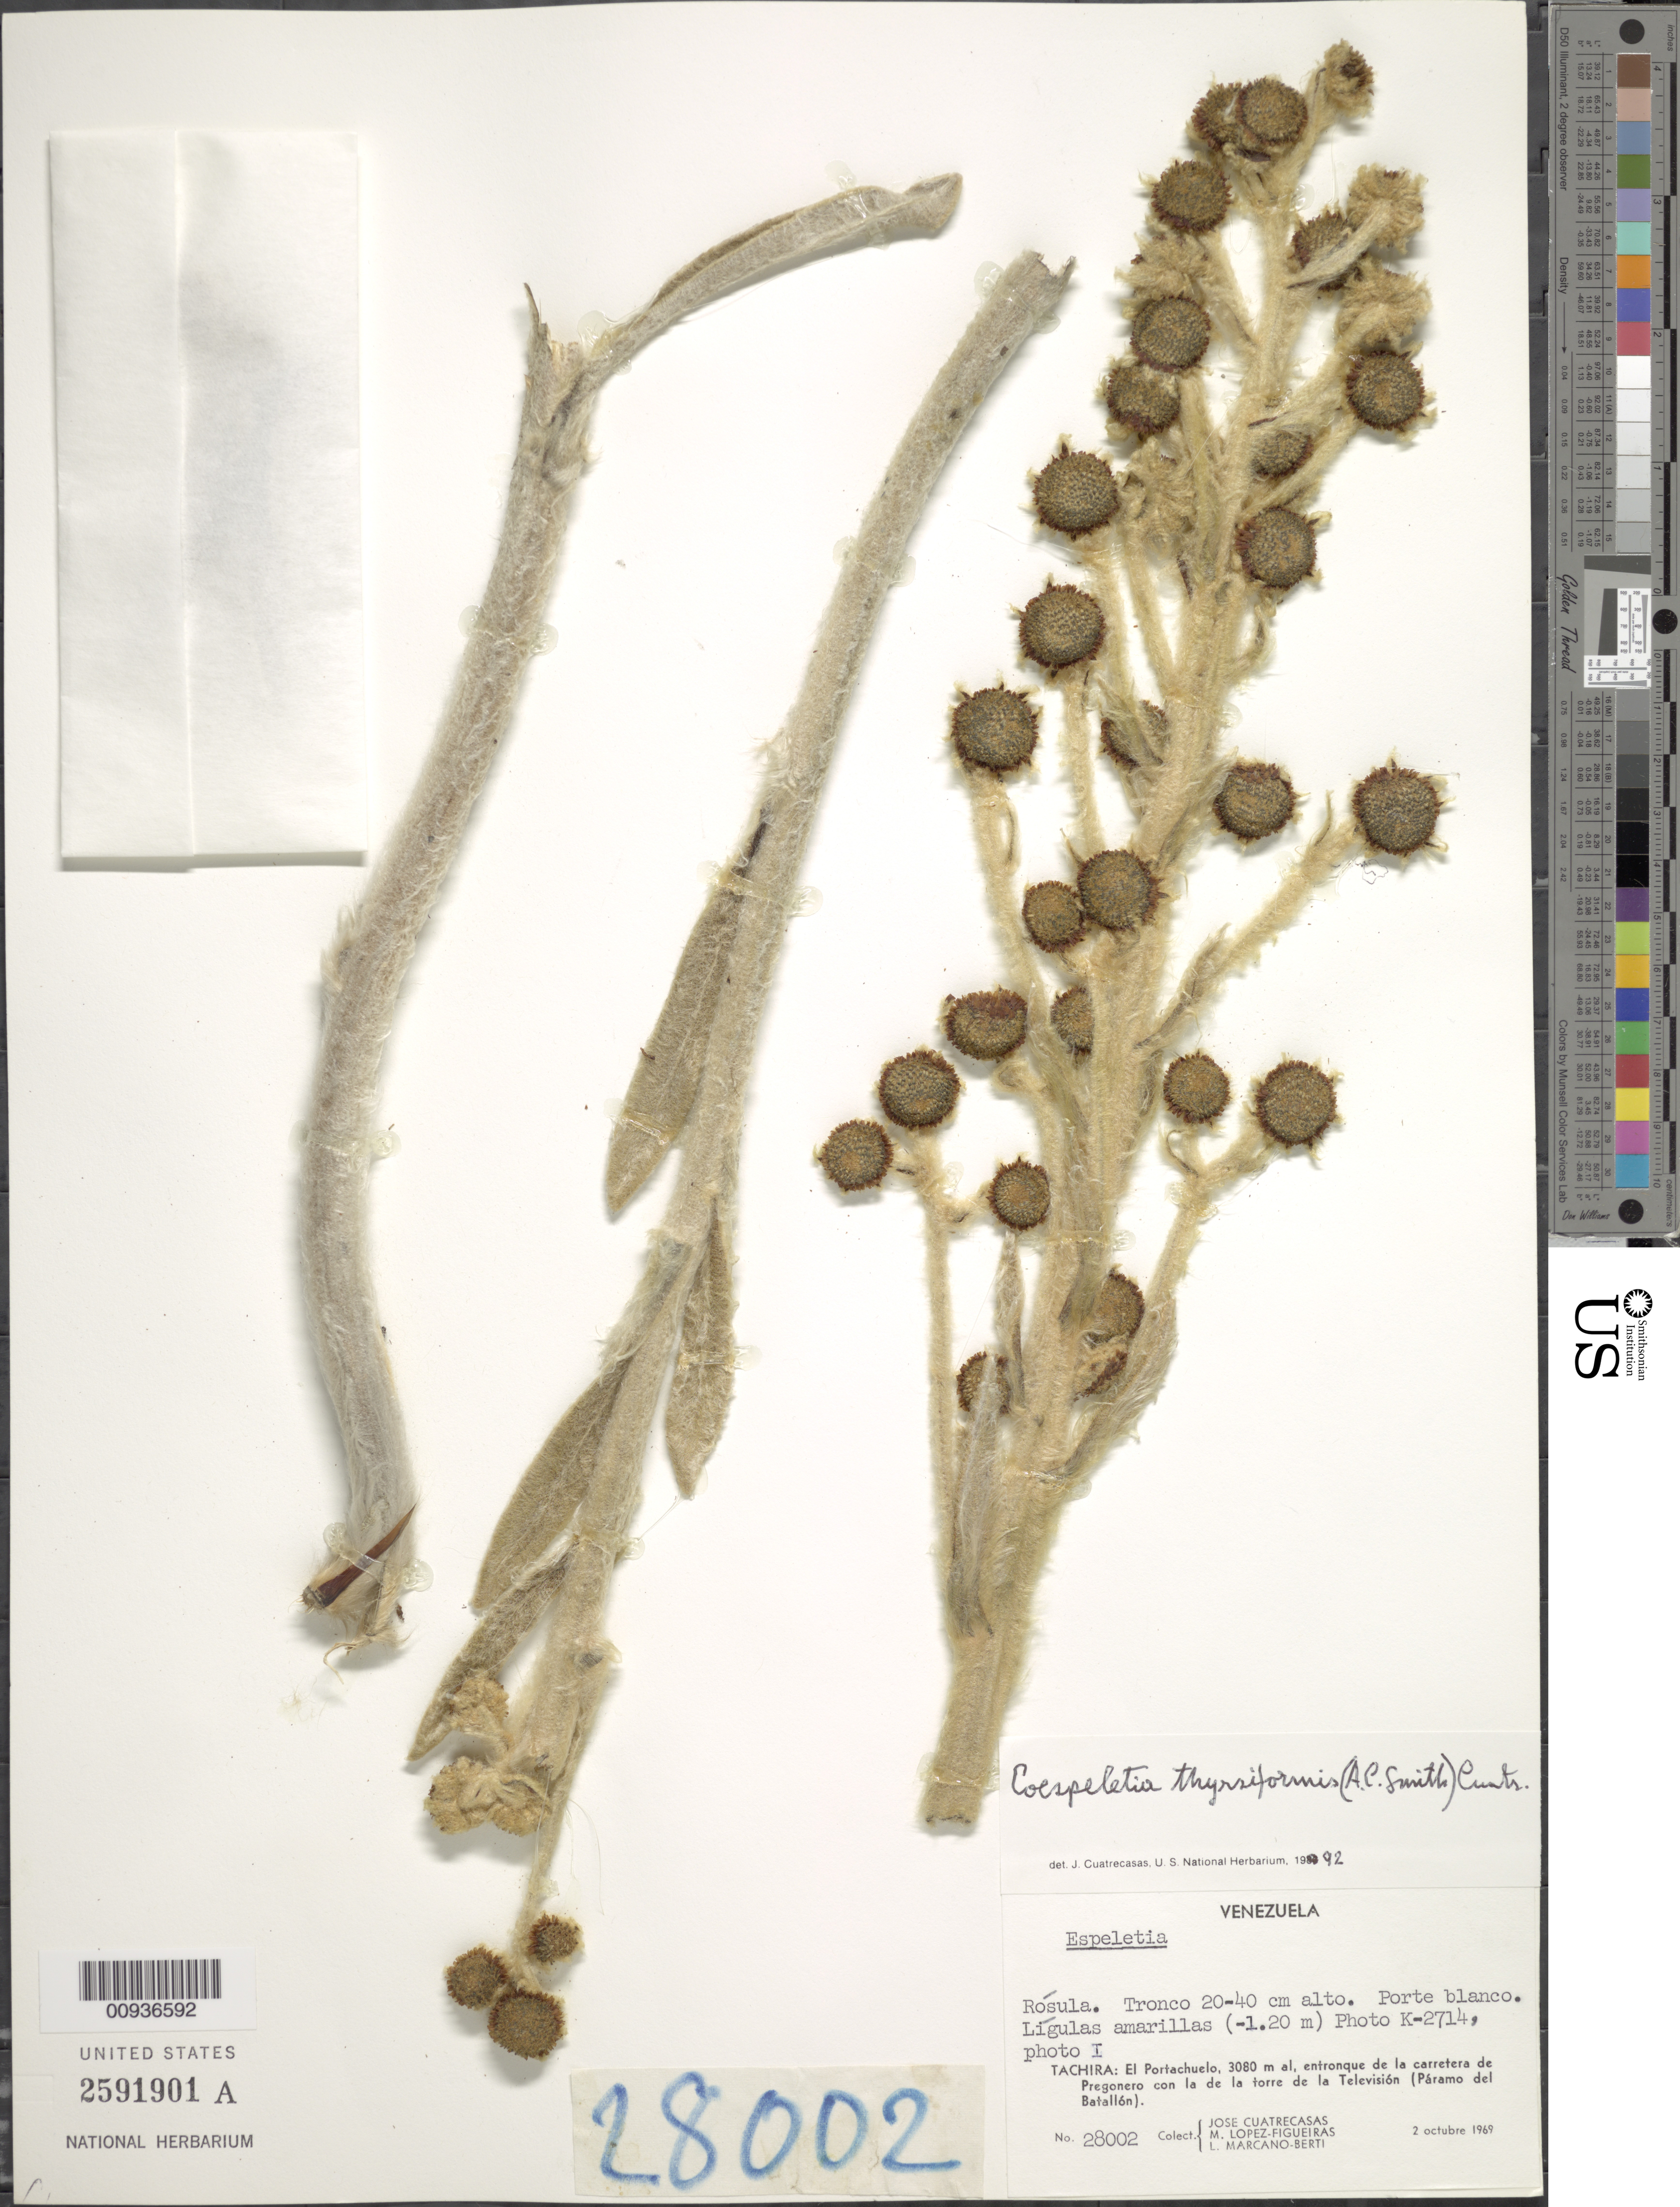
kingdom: Plantae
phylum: Tracheophyta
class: Magnoliopsida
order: Asterales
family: Asteraceae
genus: Coespeletia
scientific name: Coespeletia thyrsiformis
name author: (A.C. Sm.) Cuatrec.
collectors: J. Cuatrecasas, M. López Figueiras & L. Marcano-Berti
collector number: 28002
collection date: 1969-10-02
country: Venezuela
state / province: Táchira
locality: Páramo del Batallón. El Portachuelo, entronque de la carretera de Pregonero con la de la Torre de Televisión.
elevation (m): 3080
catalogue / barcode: US 2591901A